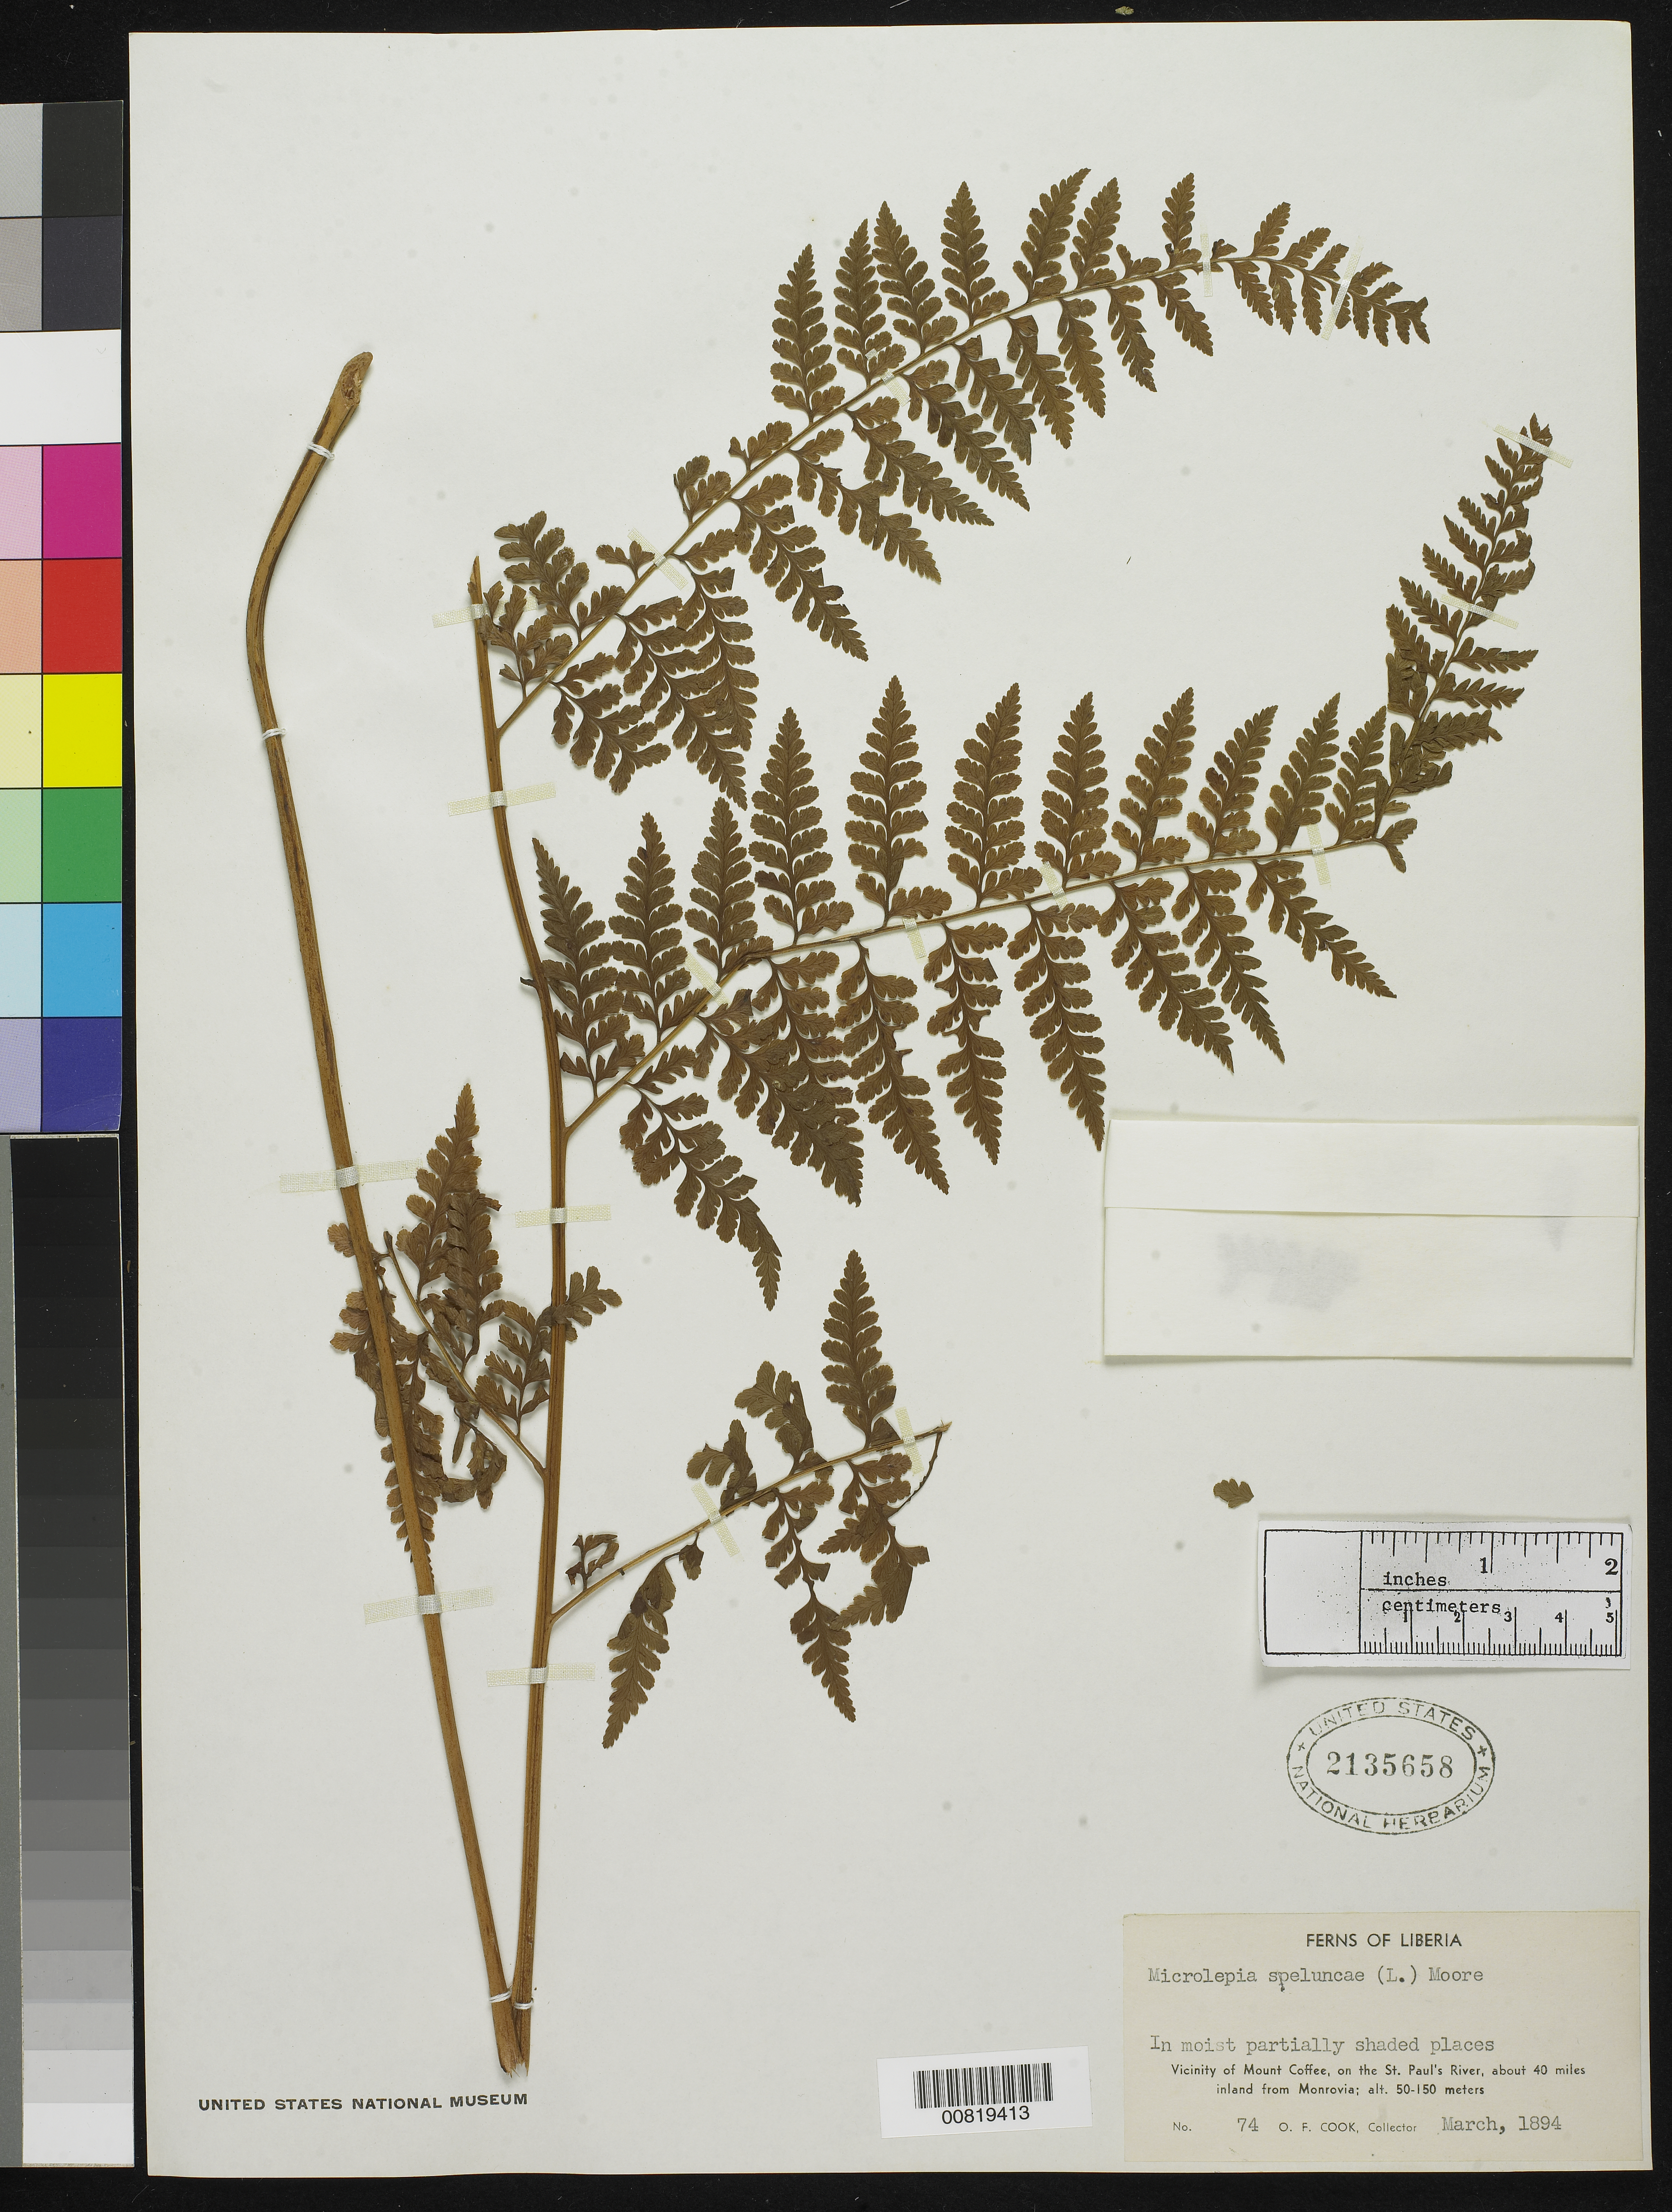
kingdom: Plantae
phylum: Tracheophyta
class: Polypodiopsida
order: Polypodiales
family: Dennstaedtiaceae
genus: Microlepia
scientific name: Microlepia speluncae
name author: (L.) T. Moore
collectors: O. F. Cook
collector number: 74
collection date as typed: Mar 1894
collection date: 1894-03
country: Liberia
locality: Vicinity of Mt. Coffee, on the St. Paul's River, about 40 miles inland from Monrovia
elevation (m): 50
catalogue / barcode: US 2135658